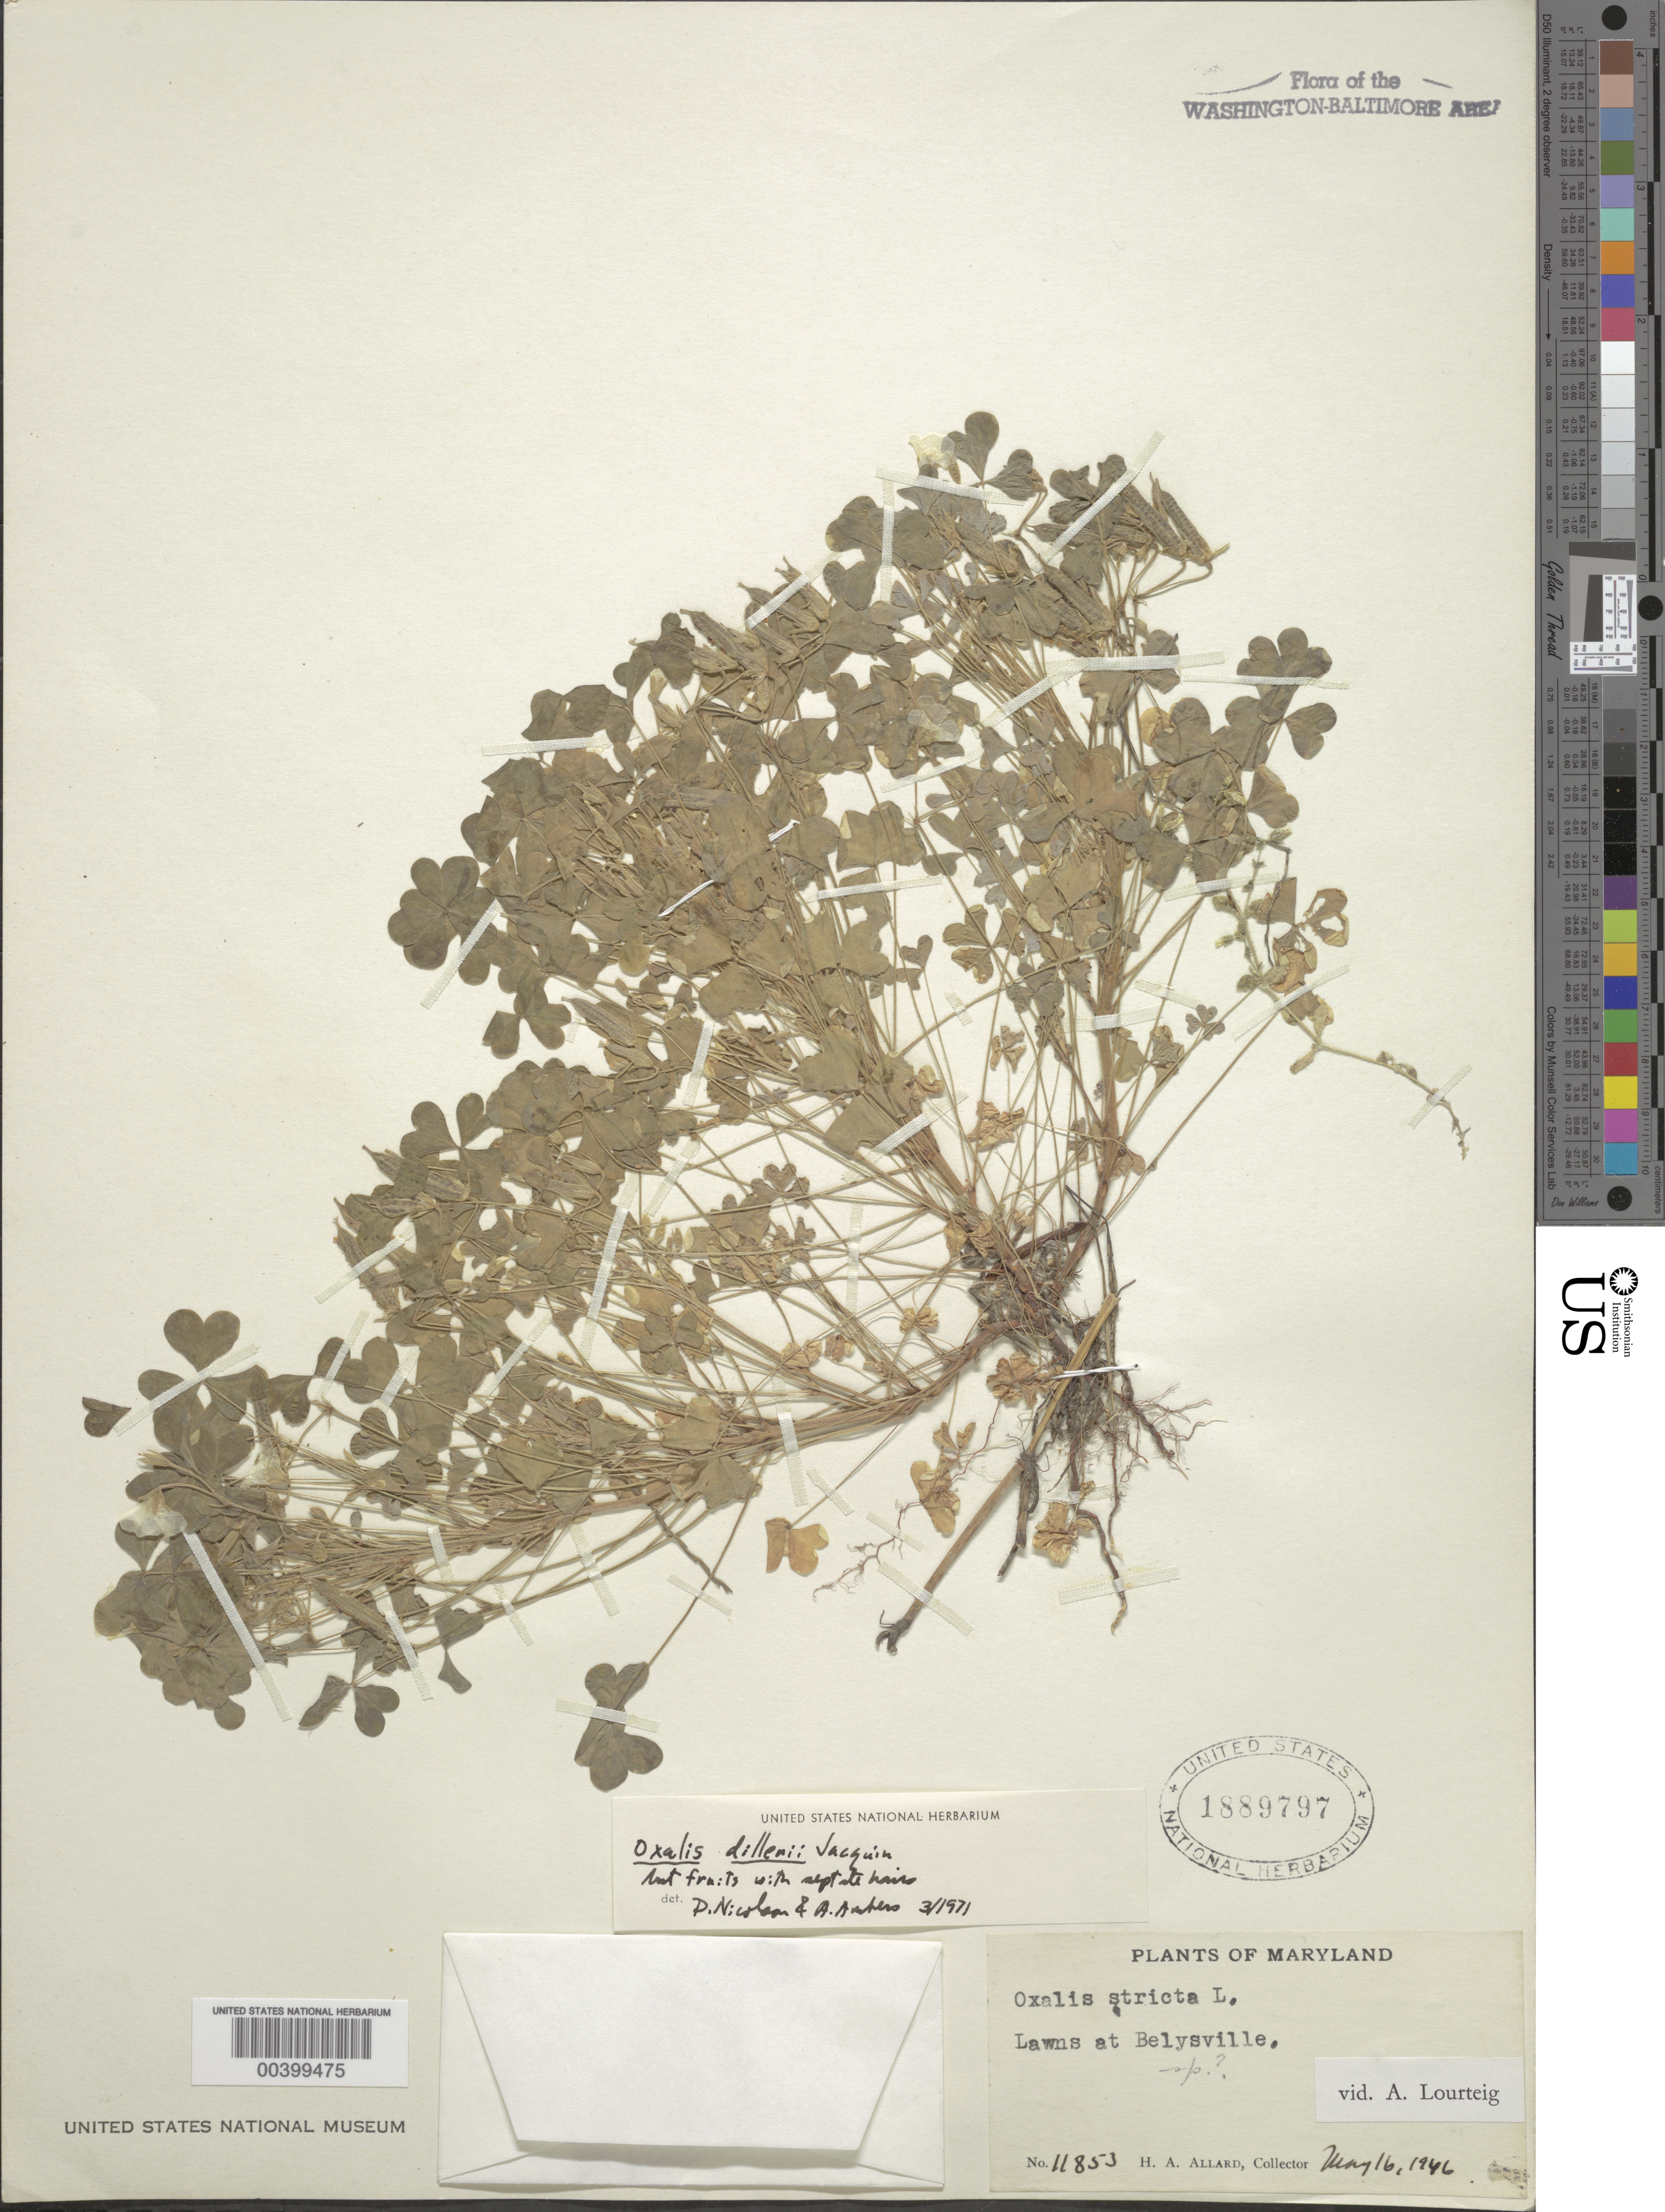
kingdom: Plantae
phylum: Tracheophyta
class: Magnoliopsida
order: Oxalidales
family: Oxalidaceae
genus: Oxalis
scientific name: Oxalis stricta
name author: L.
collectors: H. A. Allard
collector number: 11853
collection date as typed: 16 May 1946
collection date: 1946-05-16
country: United States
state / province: Maryland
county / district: Prince George's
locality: Beltsville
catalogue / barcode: US 1889797